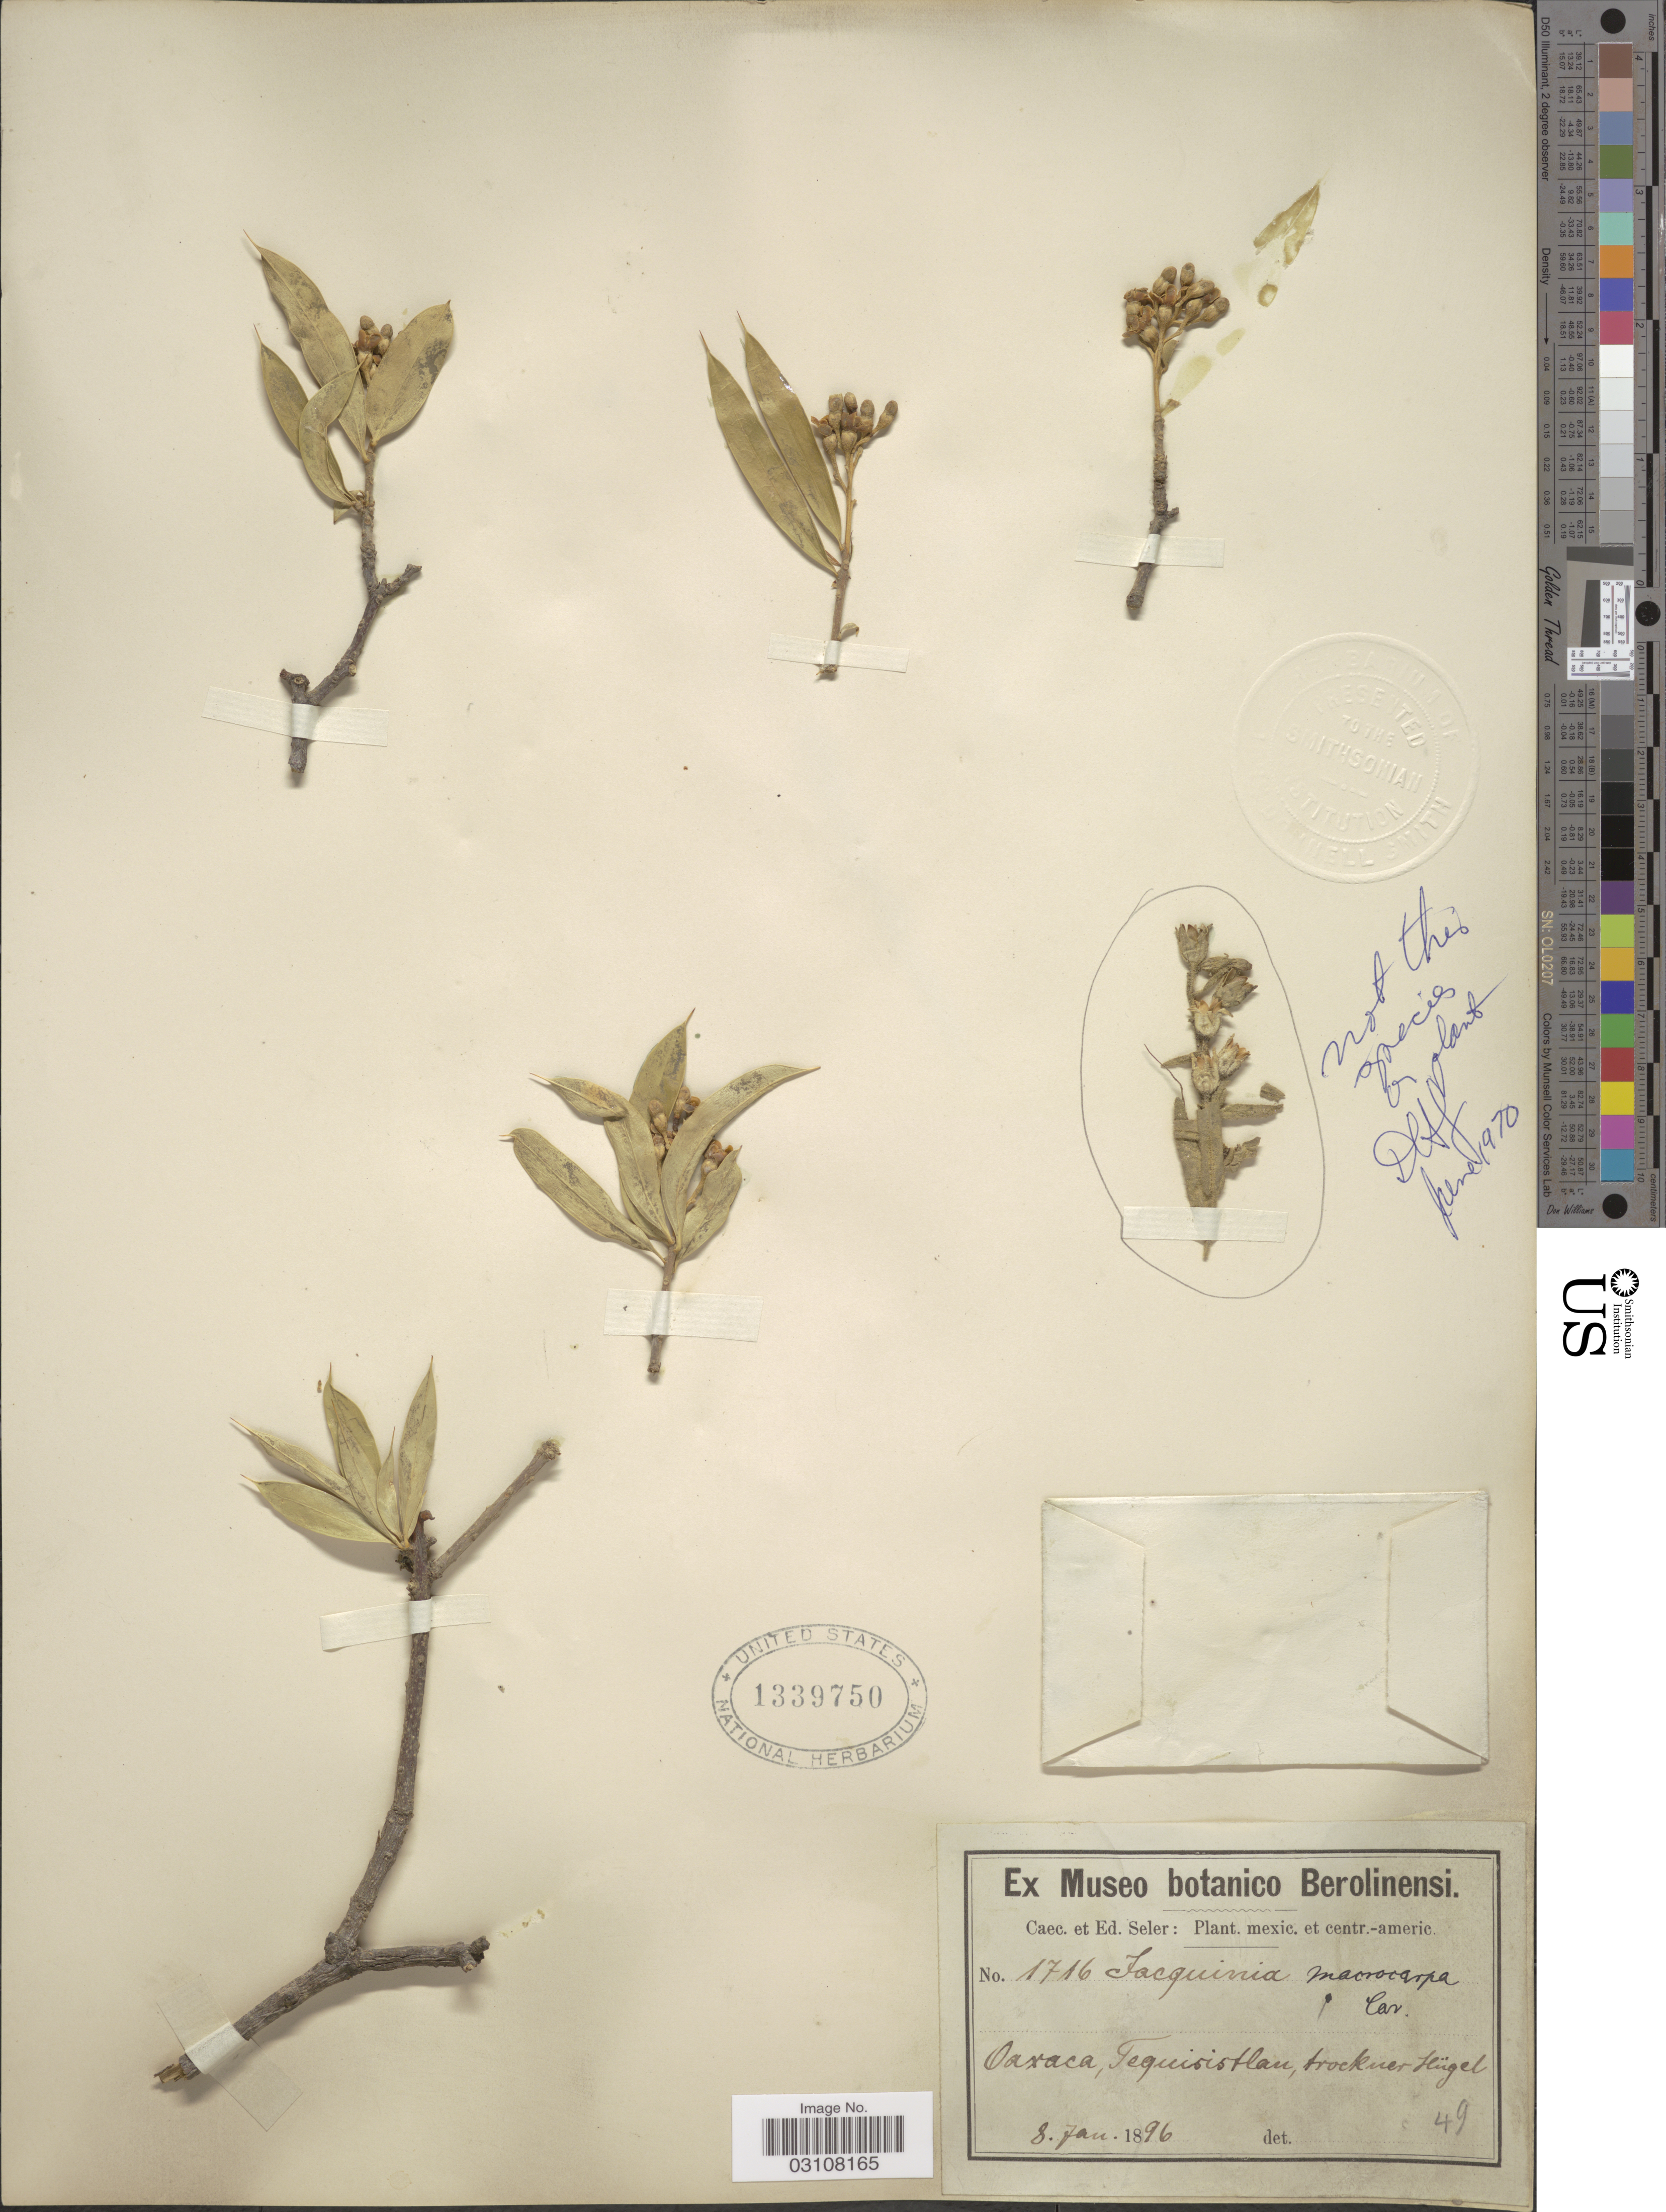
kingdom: Plantae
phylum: Tracheophyta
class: Magnoliopsida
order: Ericales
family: Primulaceae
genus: Jacquinia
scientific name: Jacquinia macrocarpa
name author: Cav.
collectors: ex Caec. et Ed Seler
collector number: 1716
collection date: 1896-01-08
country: Mexico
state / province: Oaxaca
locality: Tequisisflan, trockner Hügel.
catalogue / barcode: US 1339750